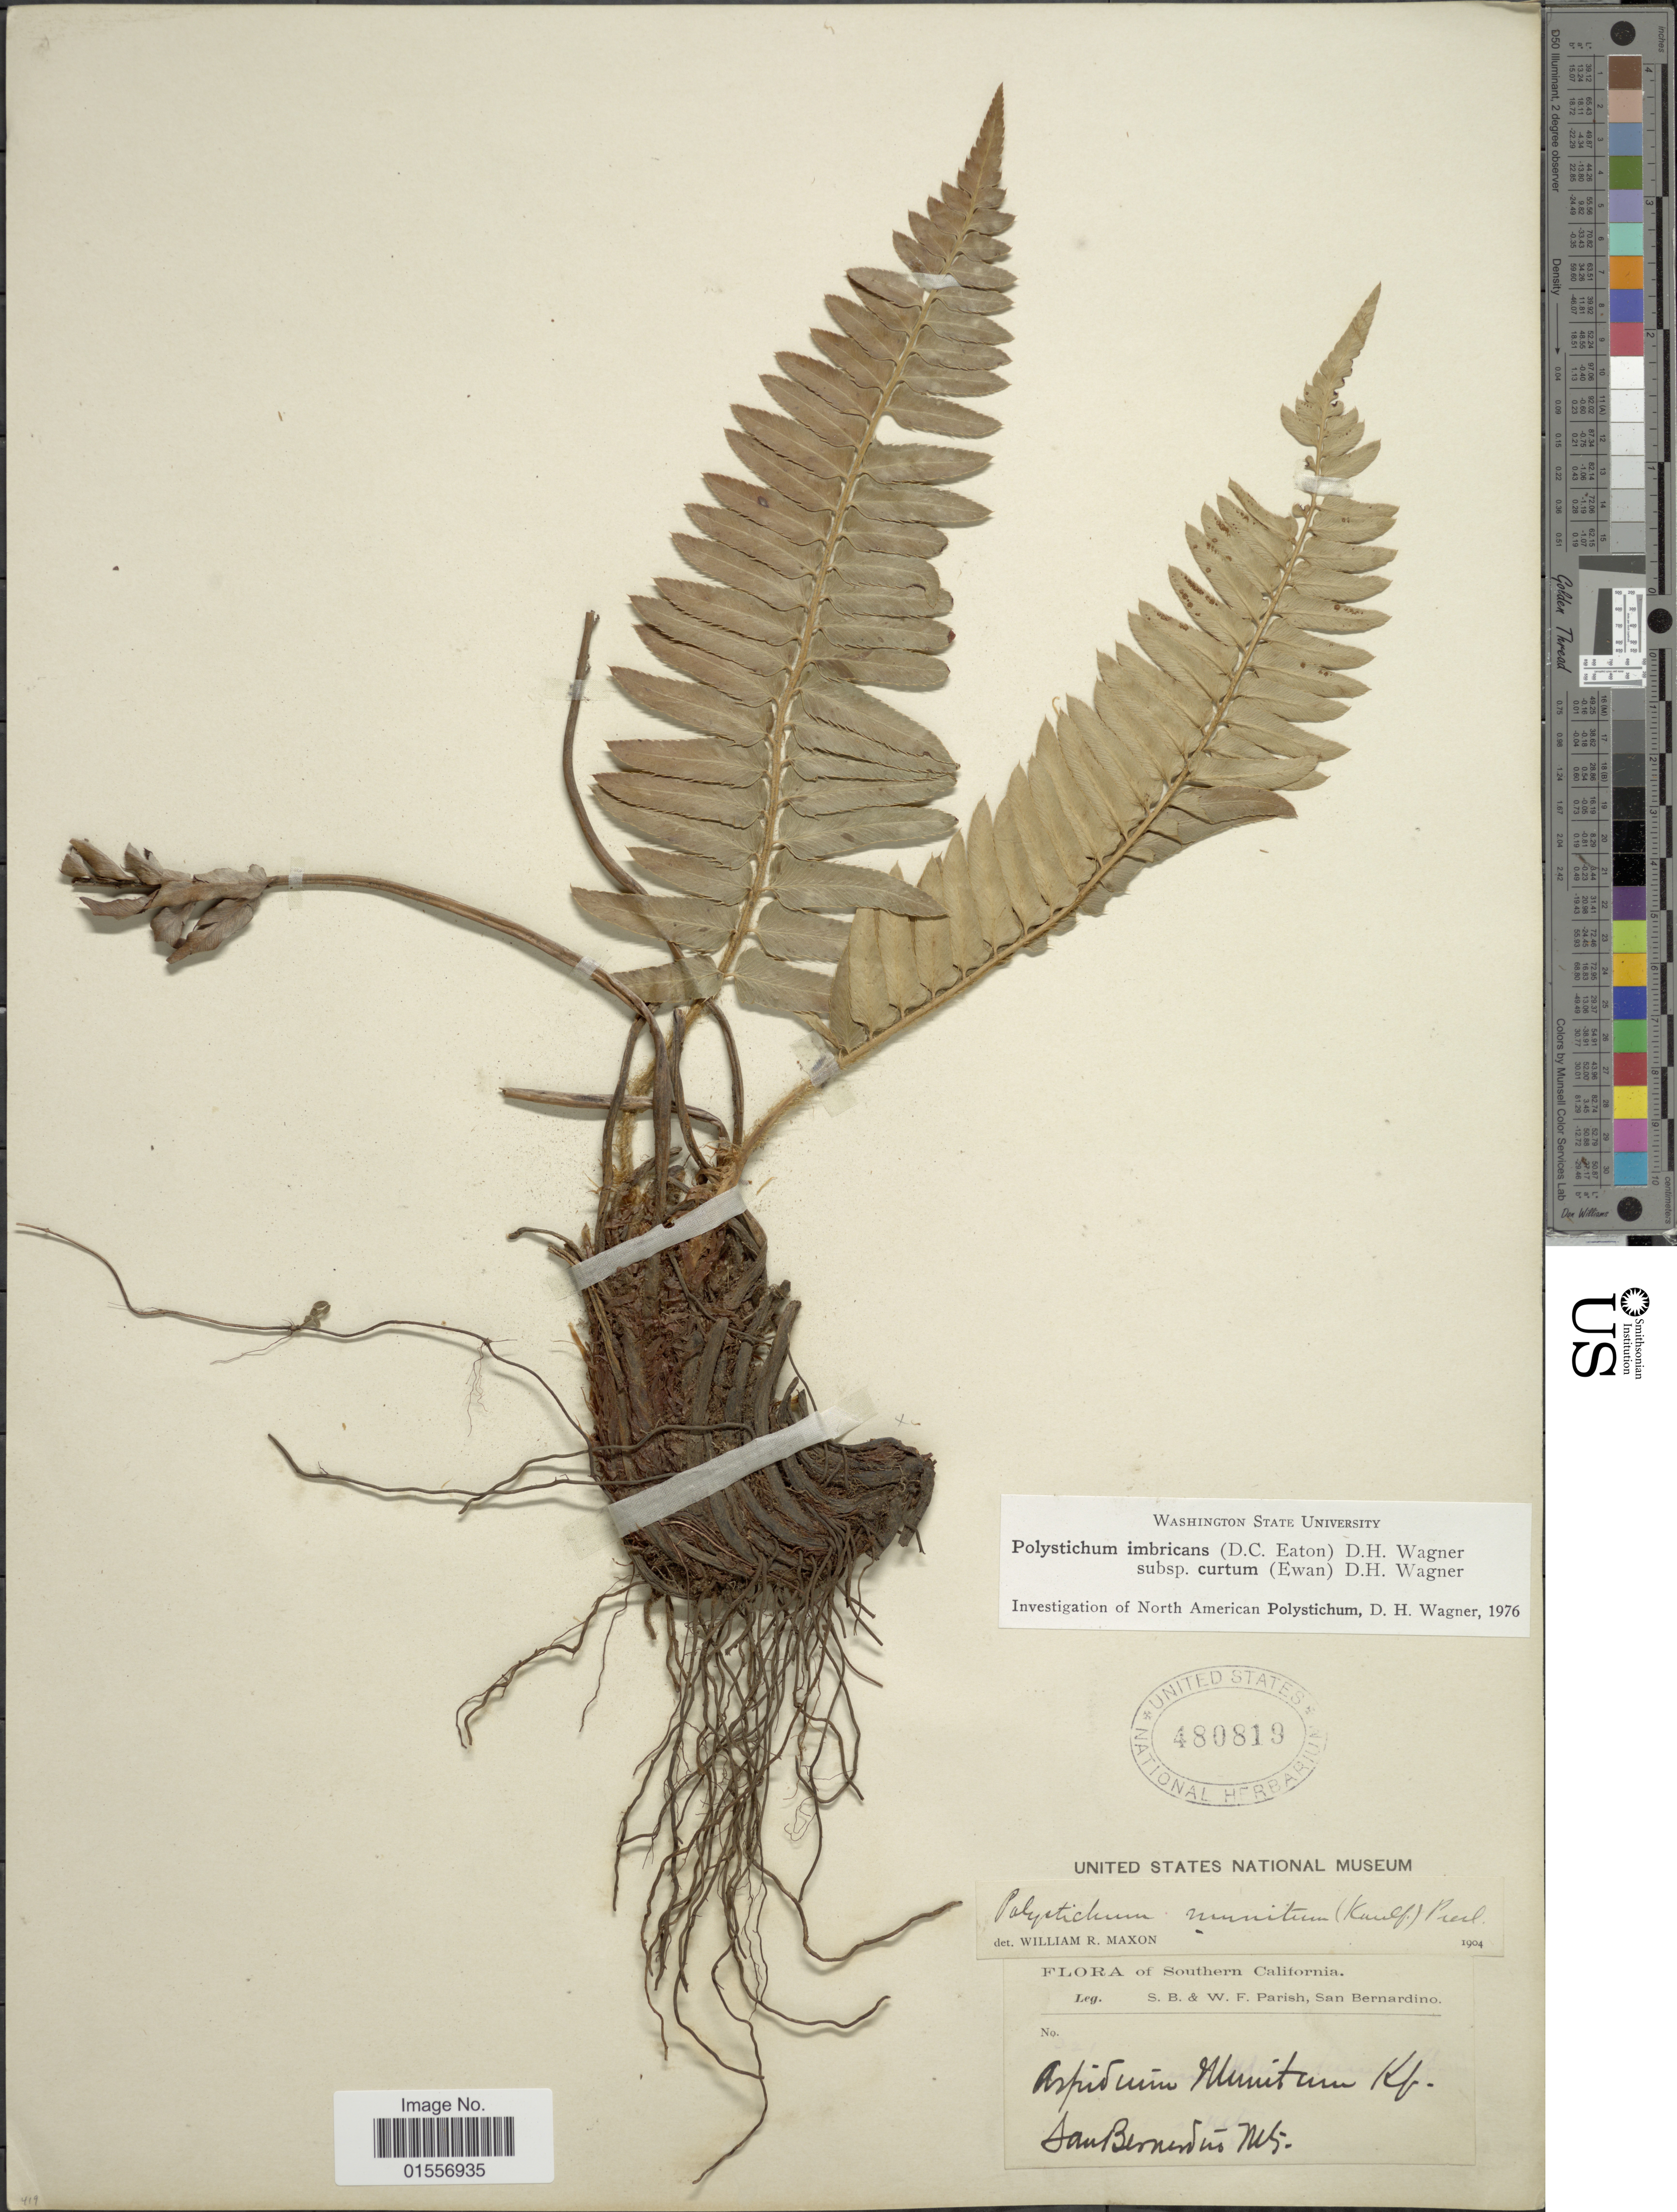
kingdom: Plantae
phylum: Tracheophyta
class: Polypodiopsida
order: Polypodiales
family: Dryopteridaceae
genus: Polystichum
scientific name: Polystichum imbricans subsp. curtum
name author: (Ewan) D.H. Wagner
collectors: S. B. Parish & W. F. Parish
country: United States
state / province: California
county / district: San Bernardino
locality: Southern California, San Bernardino Mts.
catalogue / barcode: US 480819